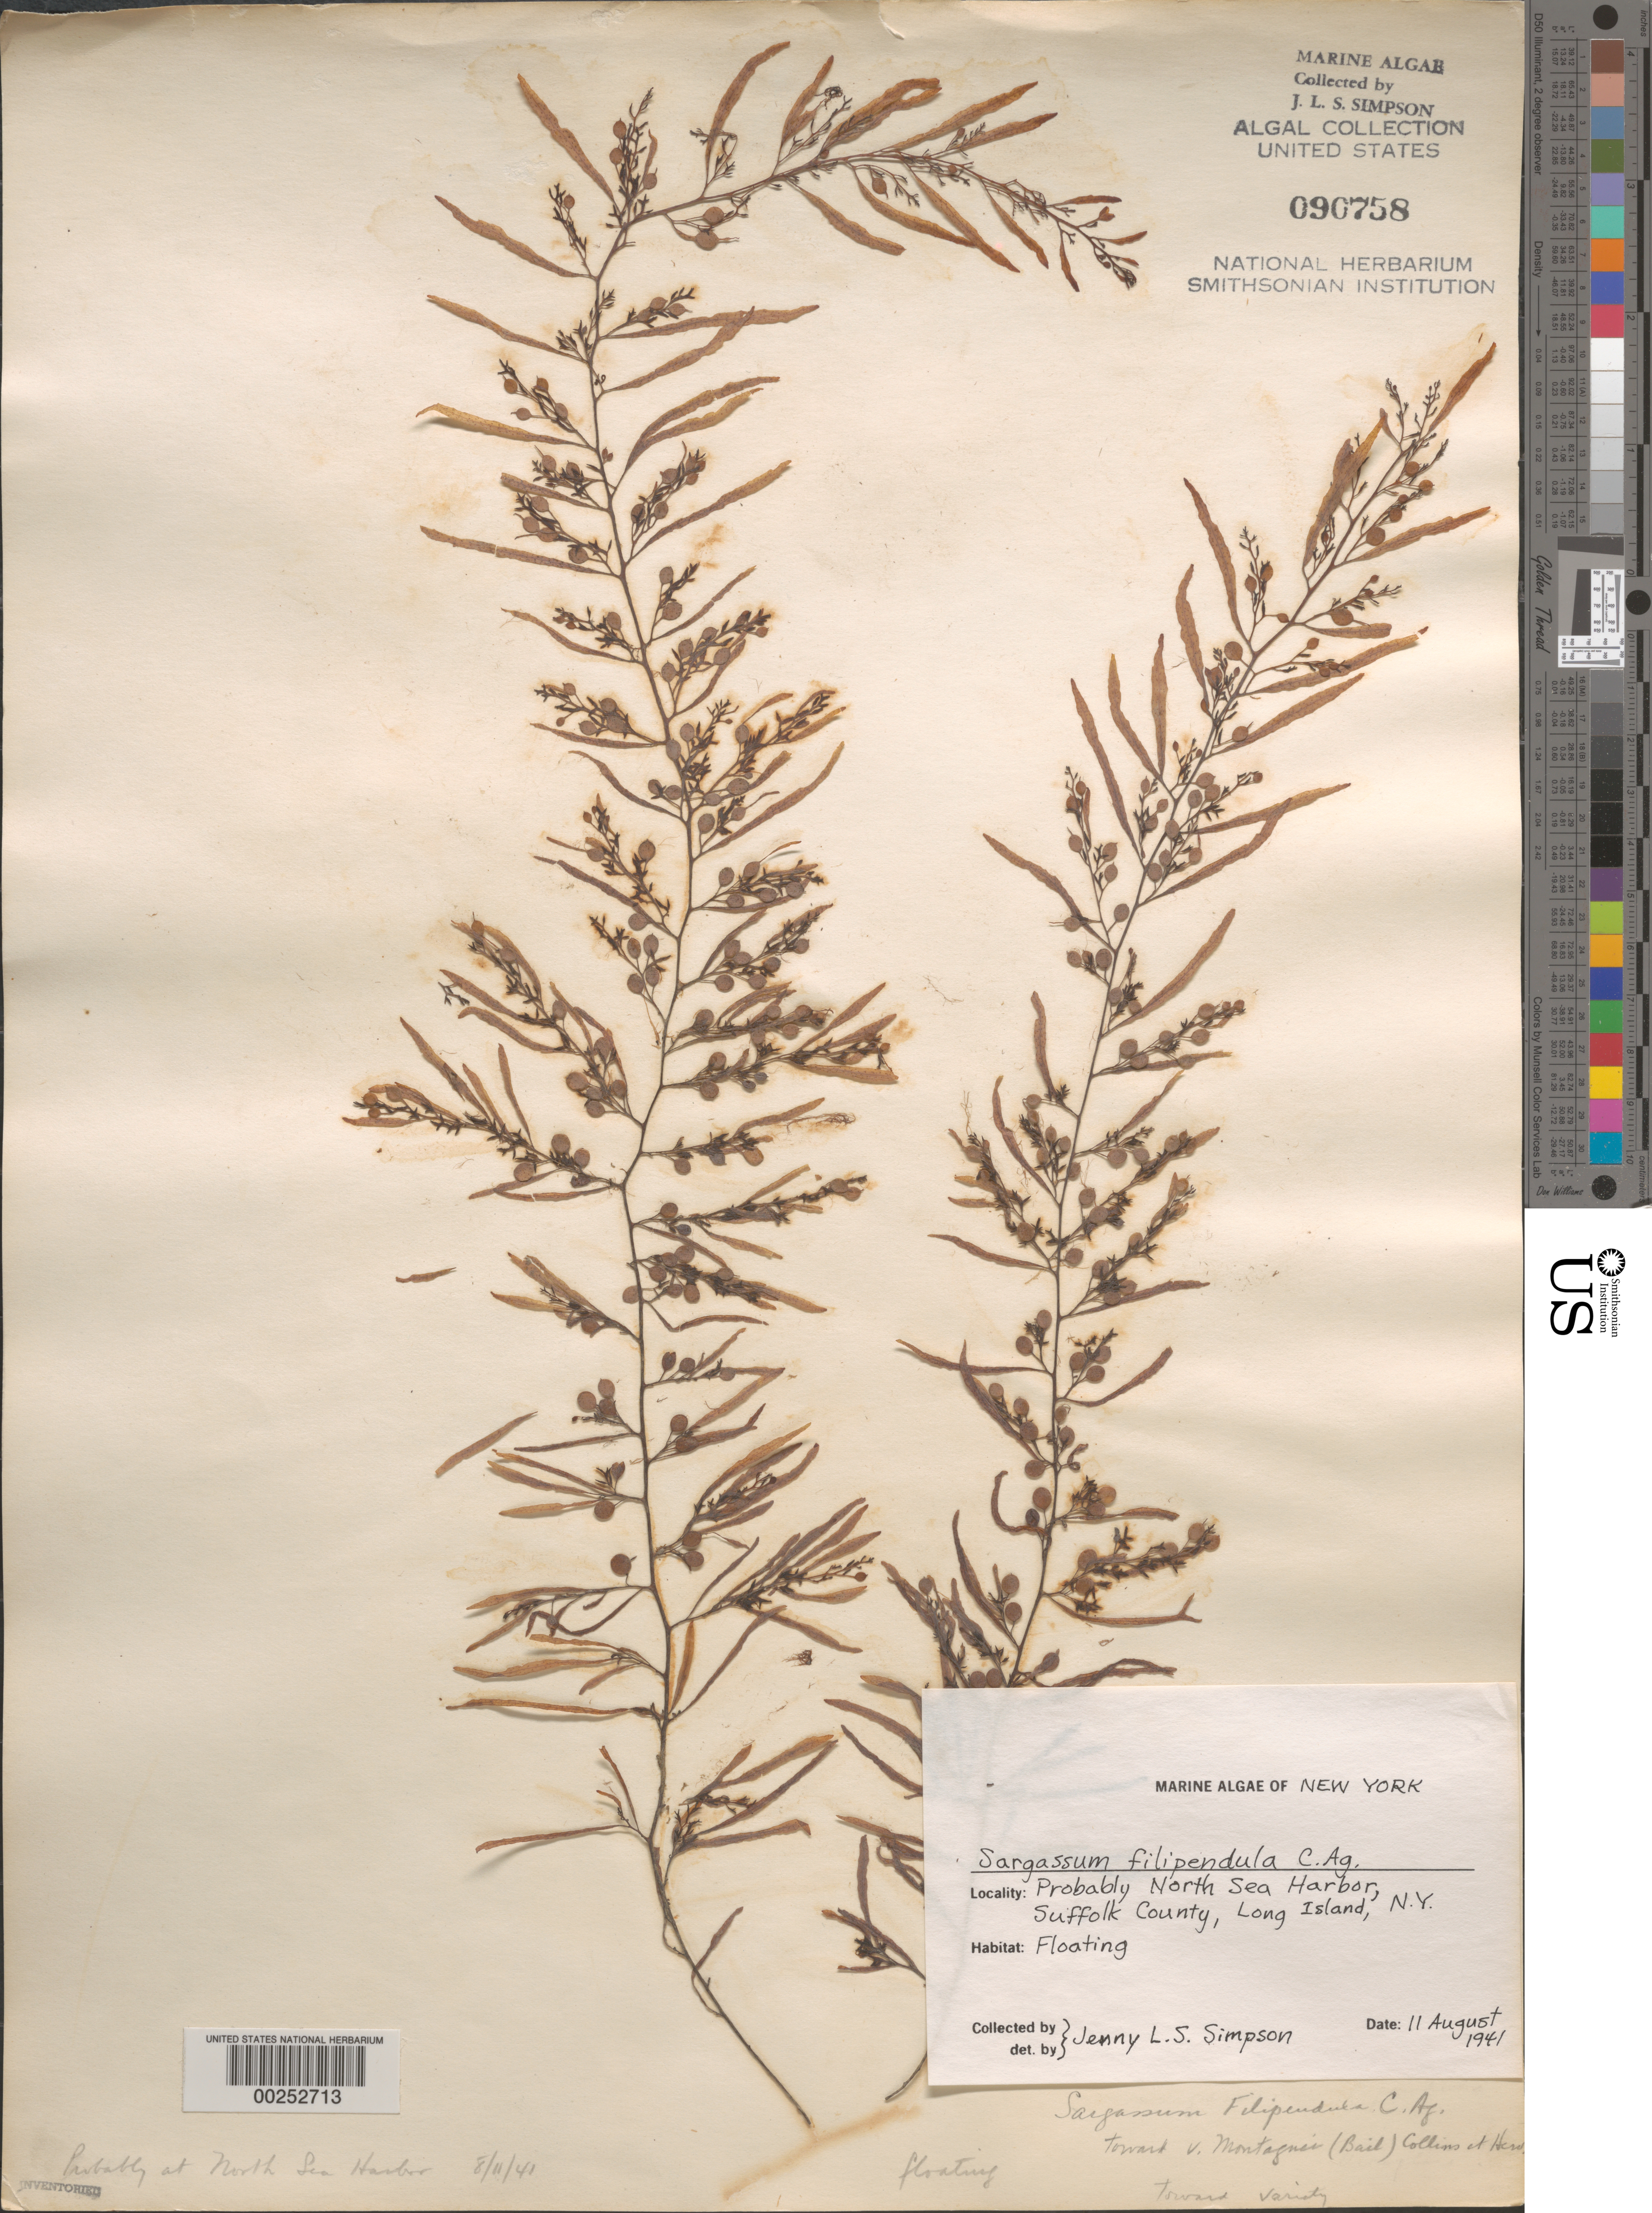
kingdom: Chromista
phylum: Ochrophyta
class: Phaeophyceae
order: Fucales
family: Sargassaceae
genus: Sargassum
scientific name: Sargassum filipendula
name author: C. Agardh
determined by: Simpson, J. L. S.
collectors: J. Simpson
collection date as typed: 11 Aug 1941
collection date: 1941-08-11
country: United States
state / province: New York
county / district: Suffolk County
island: Long Island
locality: North Sea Harbor, Little Peconic Bay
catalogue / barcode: US 90758